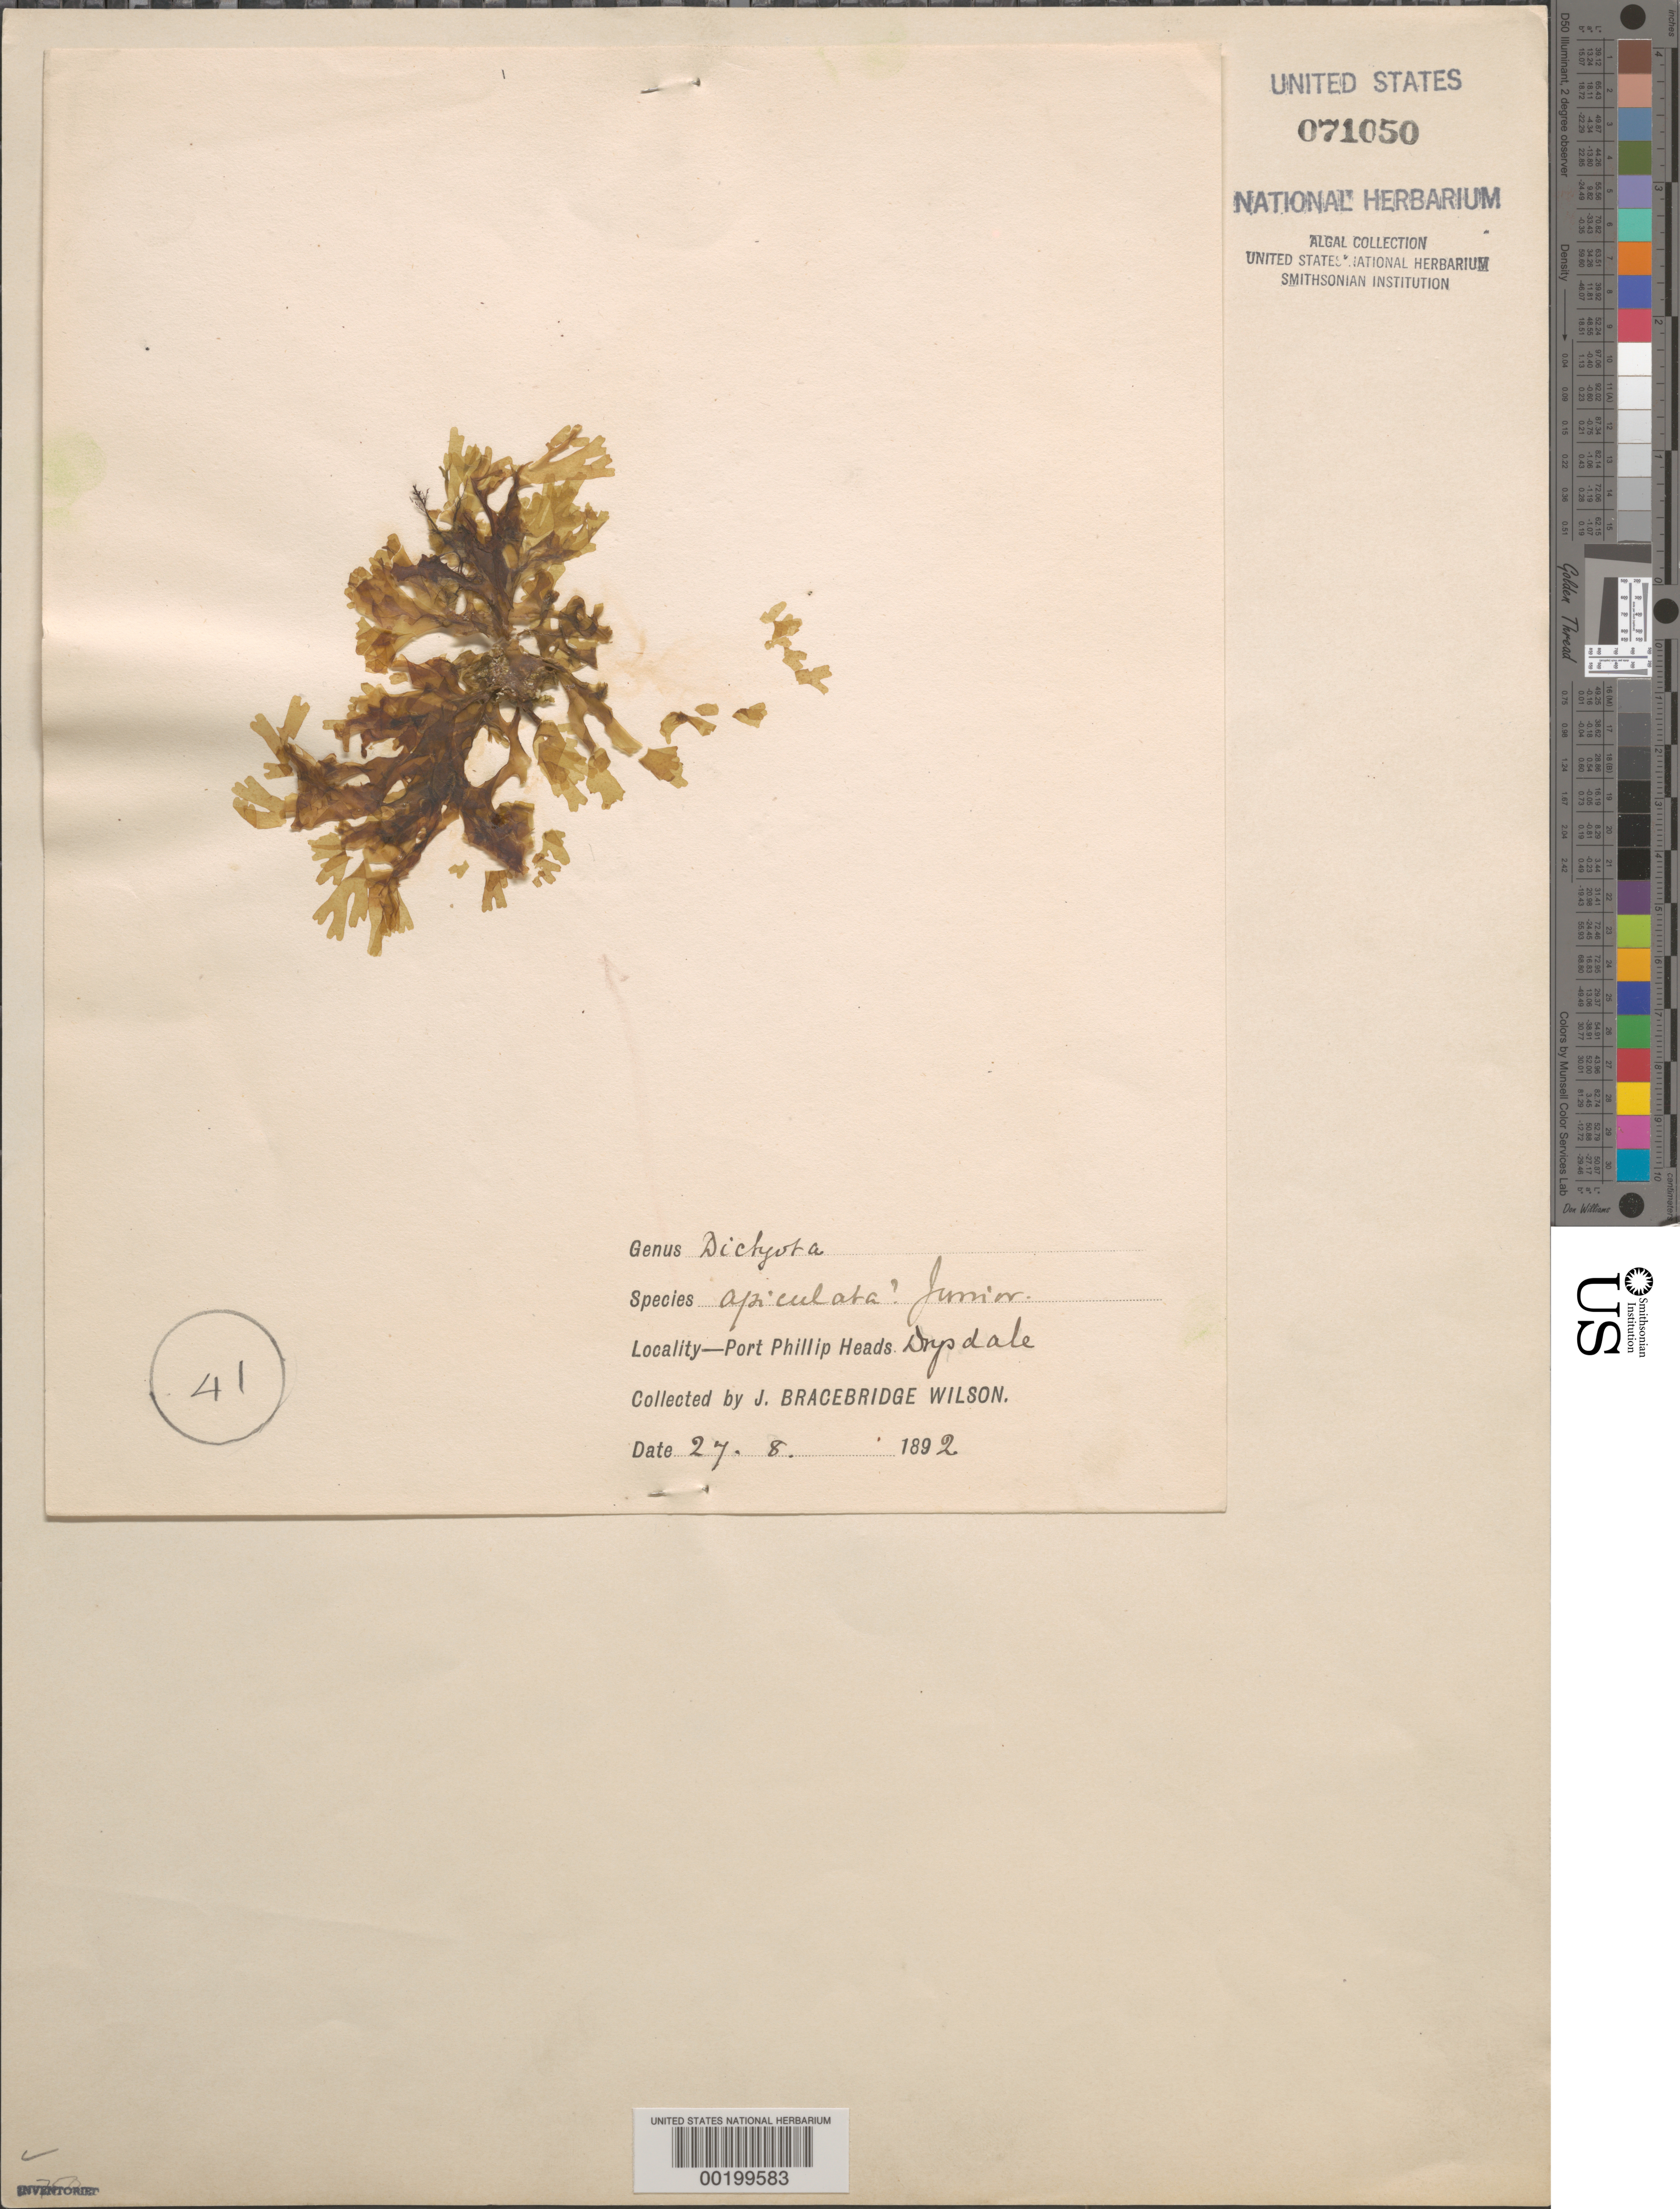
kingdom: Chromista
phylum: Ochrophyta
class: Phaeophyceae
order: Dictyotales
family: Dictyotaceae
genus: Dictyota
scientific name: Dictyota dichotoma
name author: (Huds.) J.V.Lamouroux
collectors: J. B. Wilson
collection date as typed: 27 Aug 1892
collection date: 1892-08-27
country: Australia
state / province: Victoria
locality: Port Phillip Heads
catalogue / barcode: US 71050